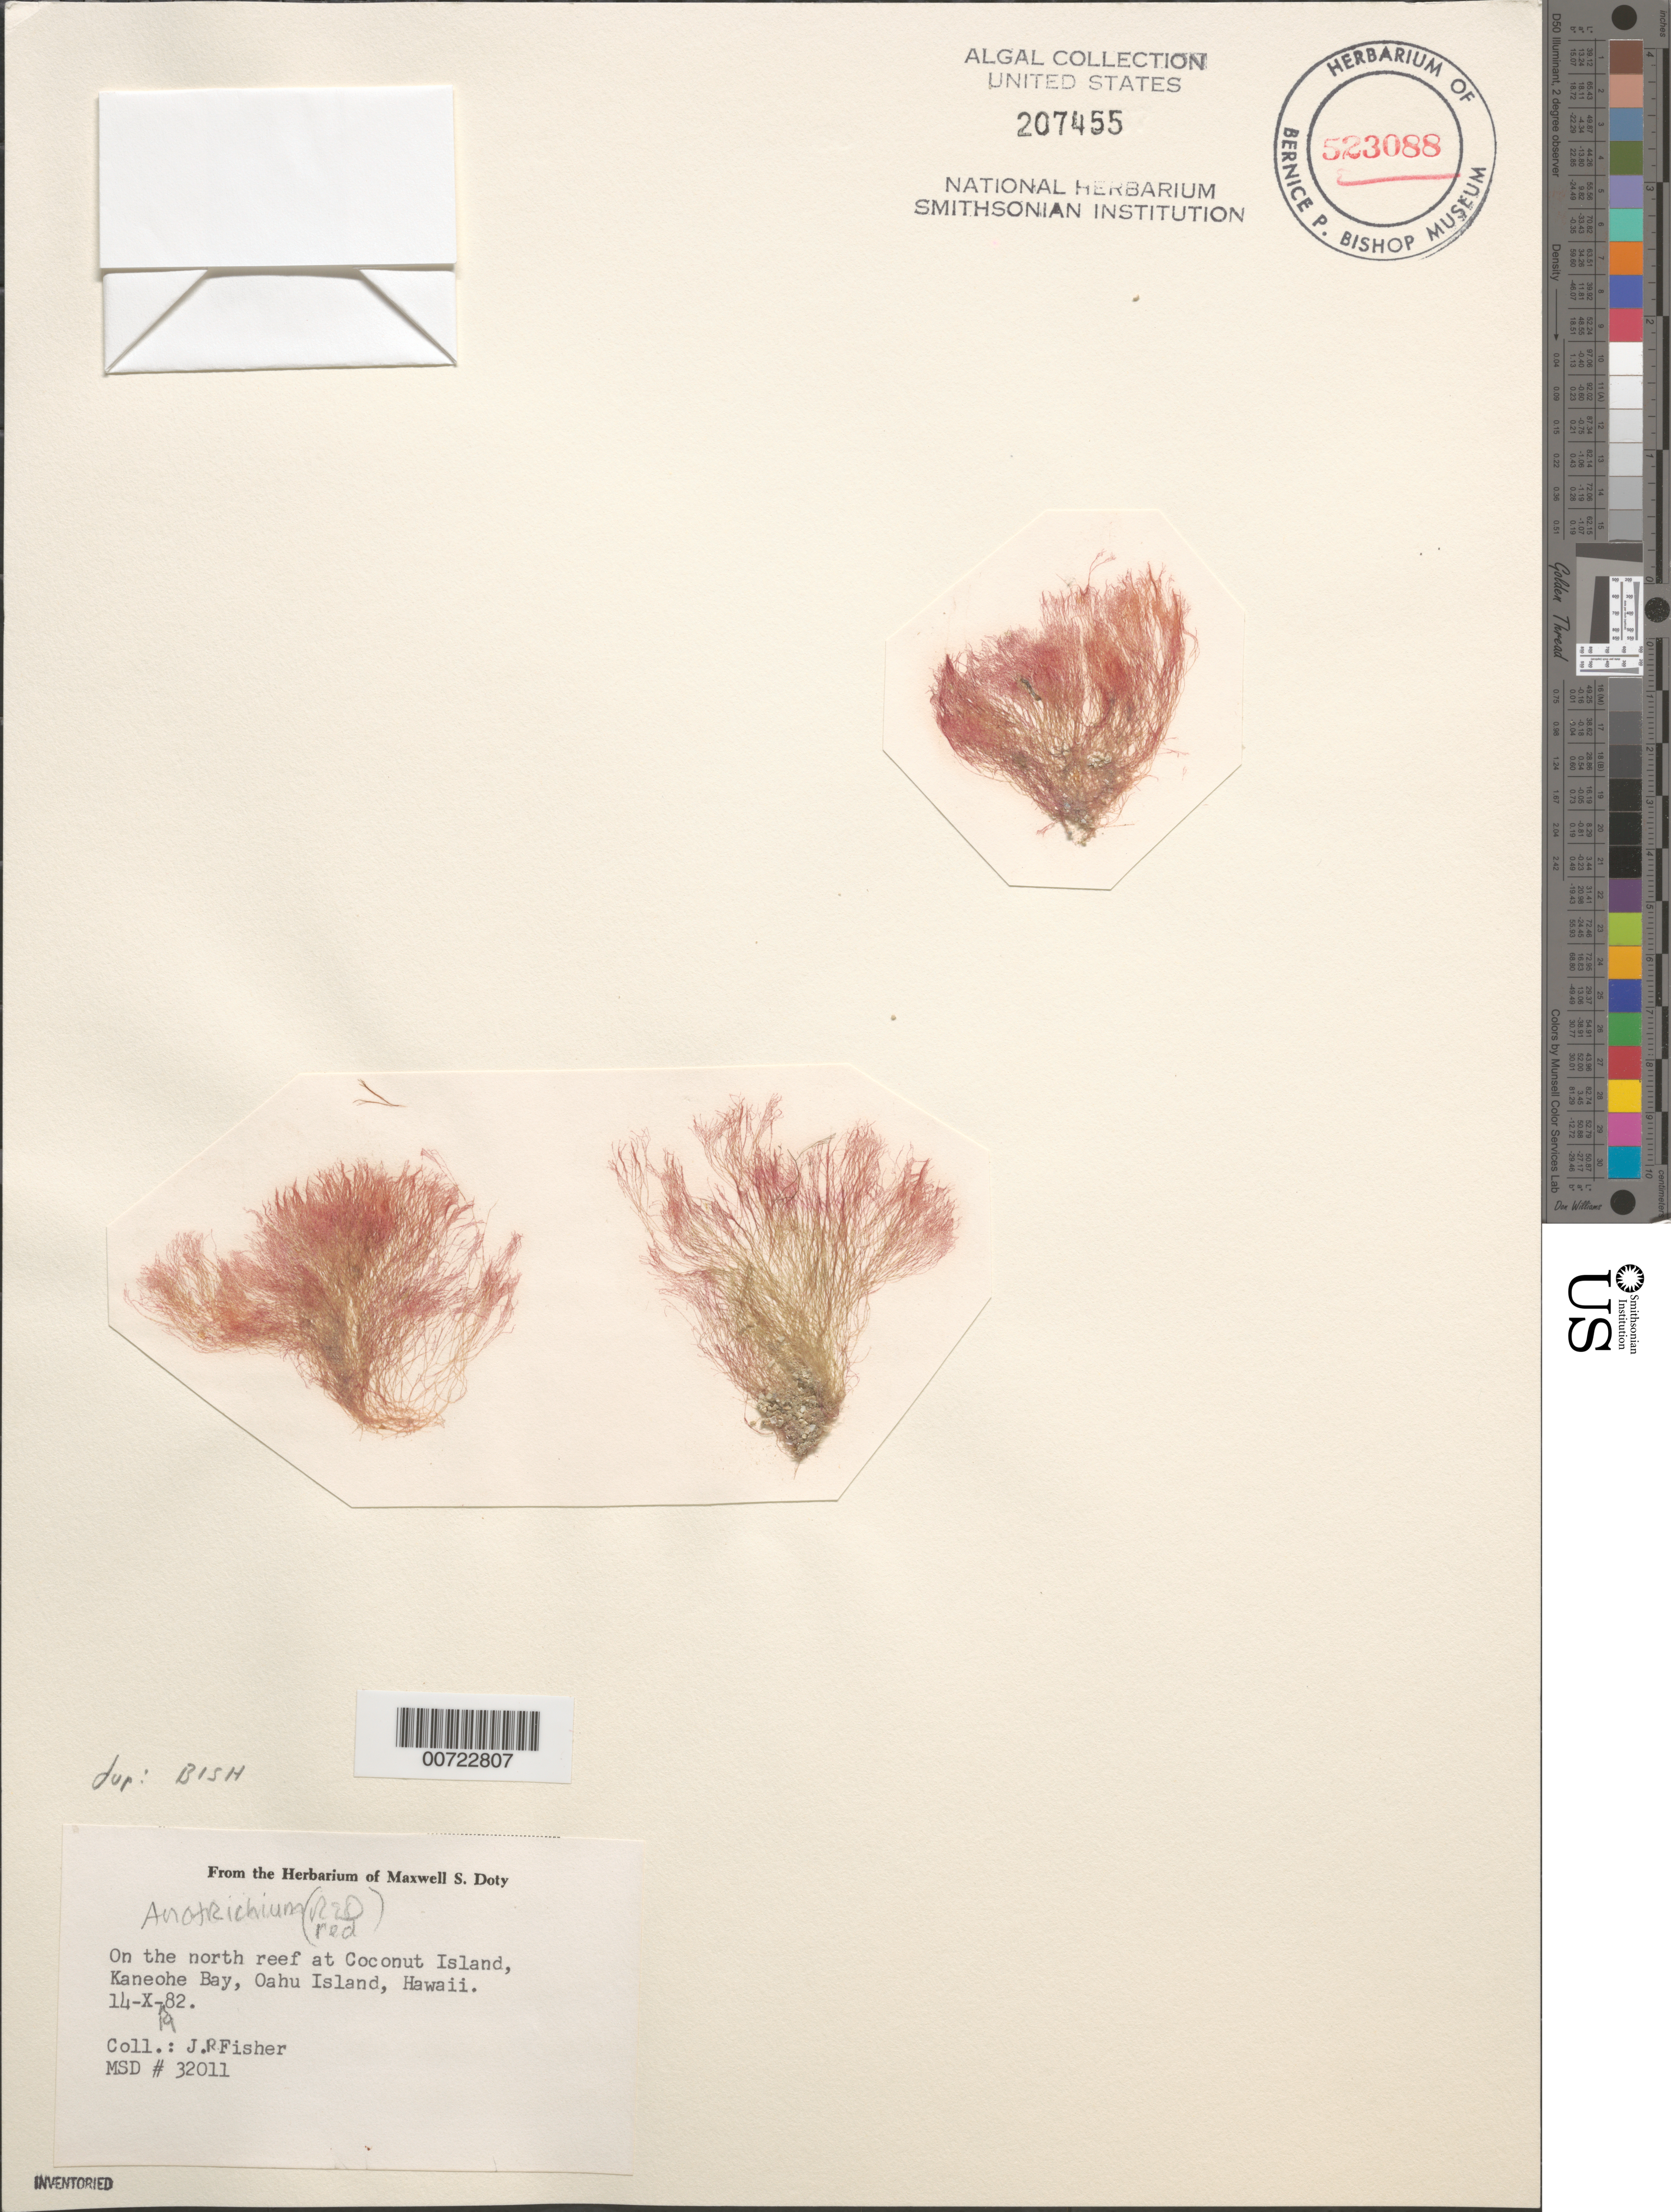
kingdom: Plantae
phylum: Rhodophyta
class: Florideophyceae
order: Ceramiales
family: Wrangeliaceae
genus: Anotrichium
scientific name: Anotrichium sp.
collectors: J. Fisher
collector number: MSD 32011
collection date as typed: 14 Oct 1982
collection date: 1982-10-14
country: United States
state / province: Hawaii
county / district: Honolulu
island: Oahu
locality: Coconut Island North Reef, Kaneohe Bay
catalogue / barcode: US 207455